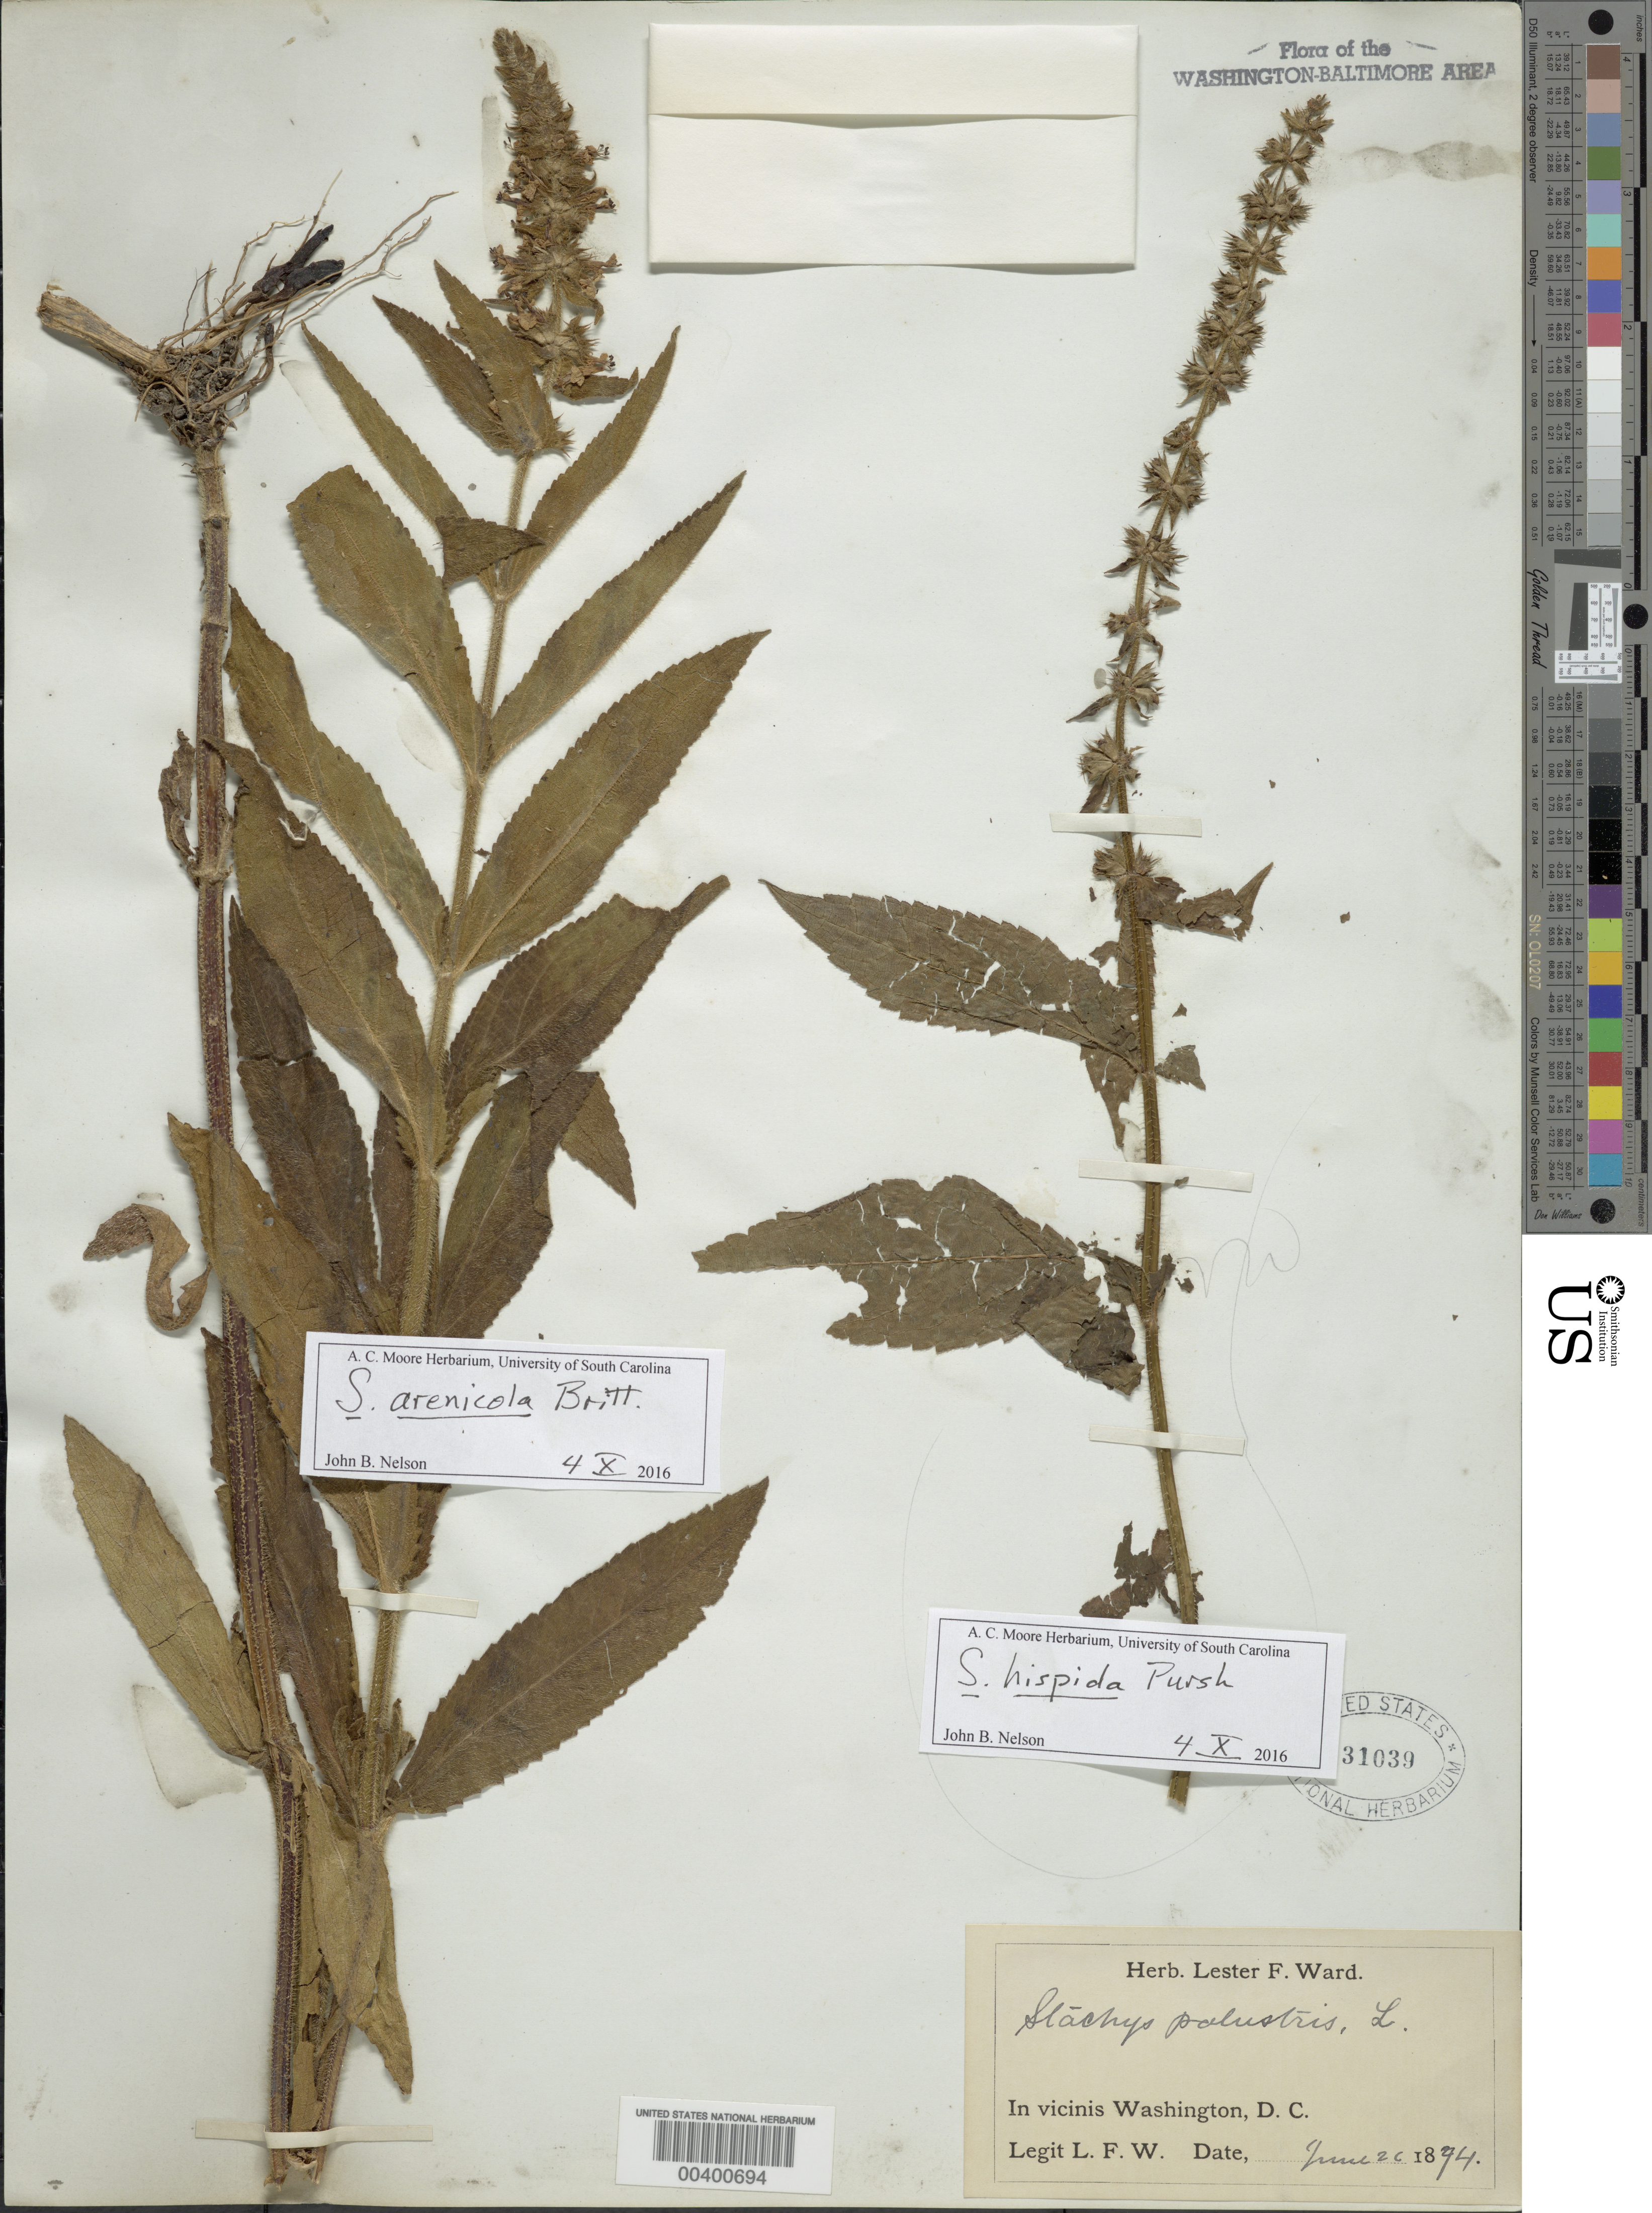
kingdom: Plantae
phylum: Tracheophyta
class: Magnoliopsida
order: Lamiales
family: Lamiaceae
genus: Stachys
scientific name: Stachys hispida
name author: Pursh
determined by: Nelson, J. B.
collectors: L. F. Ward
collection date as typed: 26 Jun 1874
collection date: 1874-06-26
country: United States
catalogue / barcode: US 131039